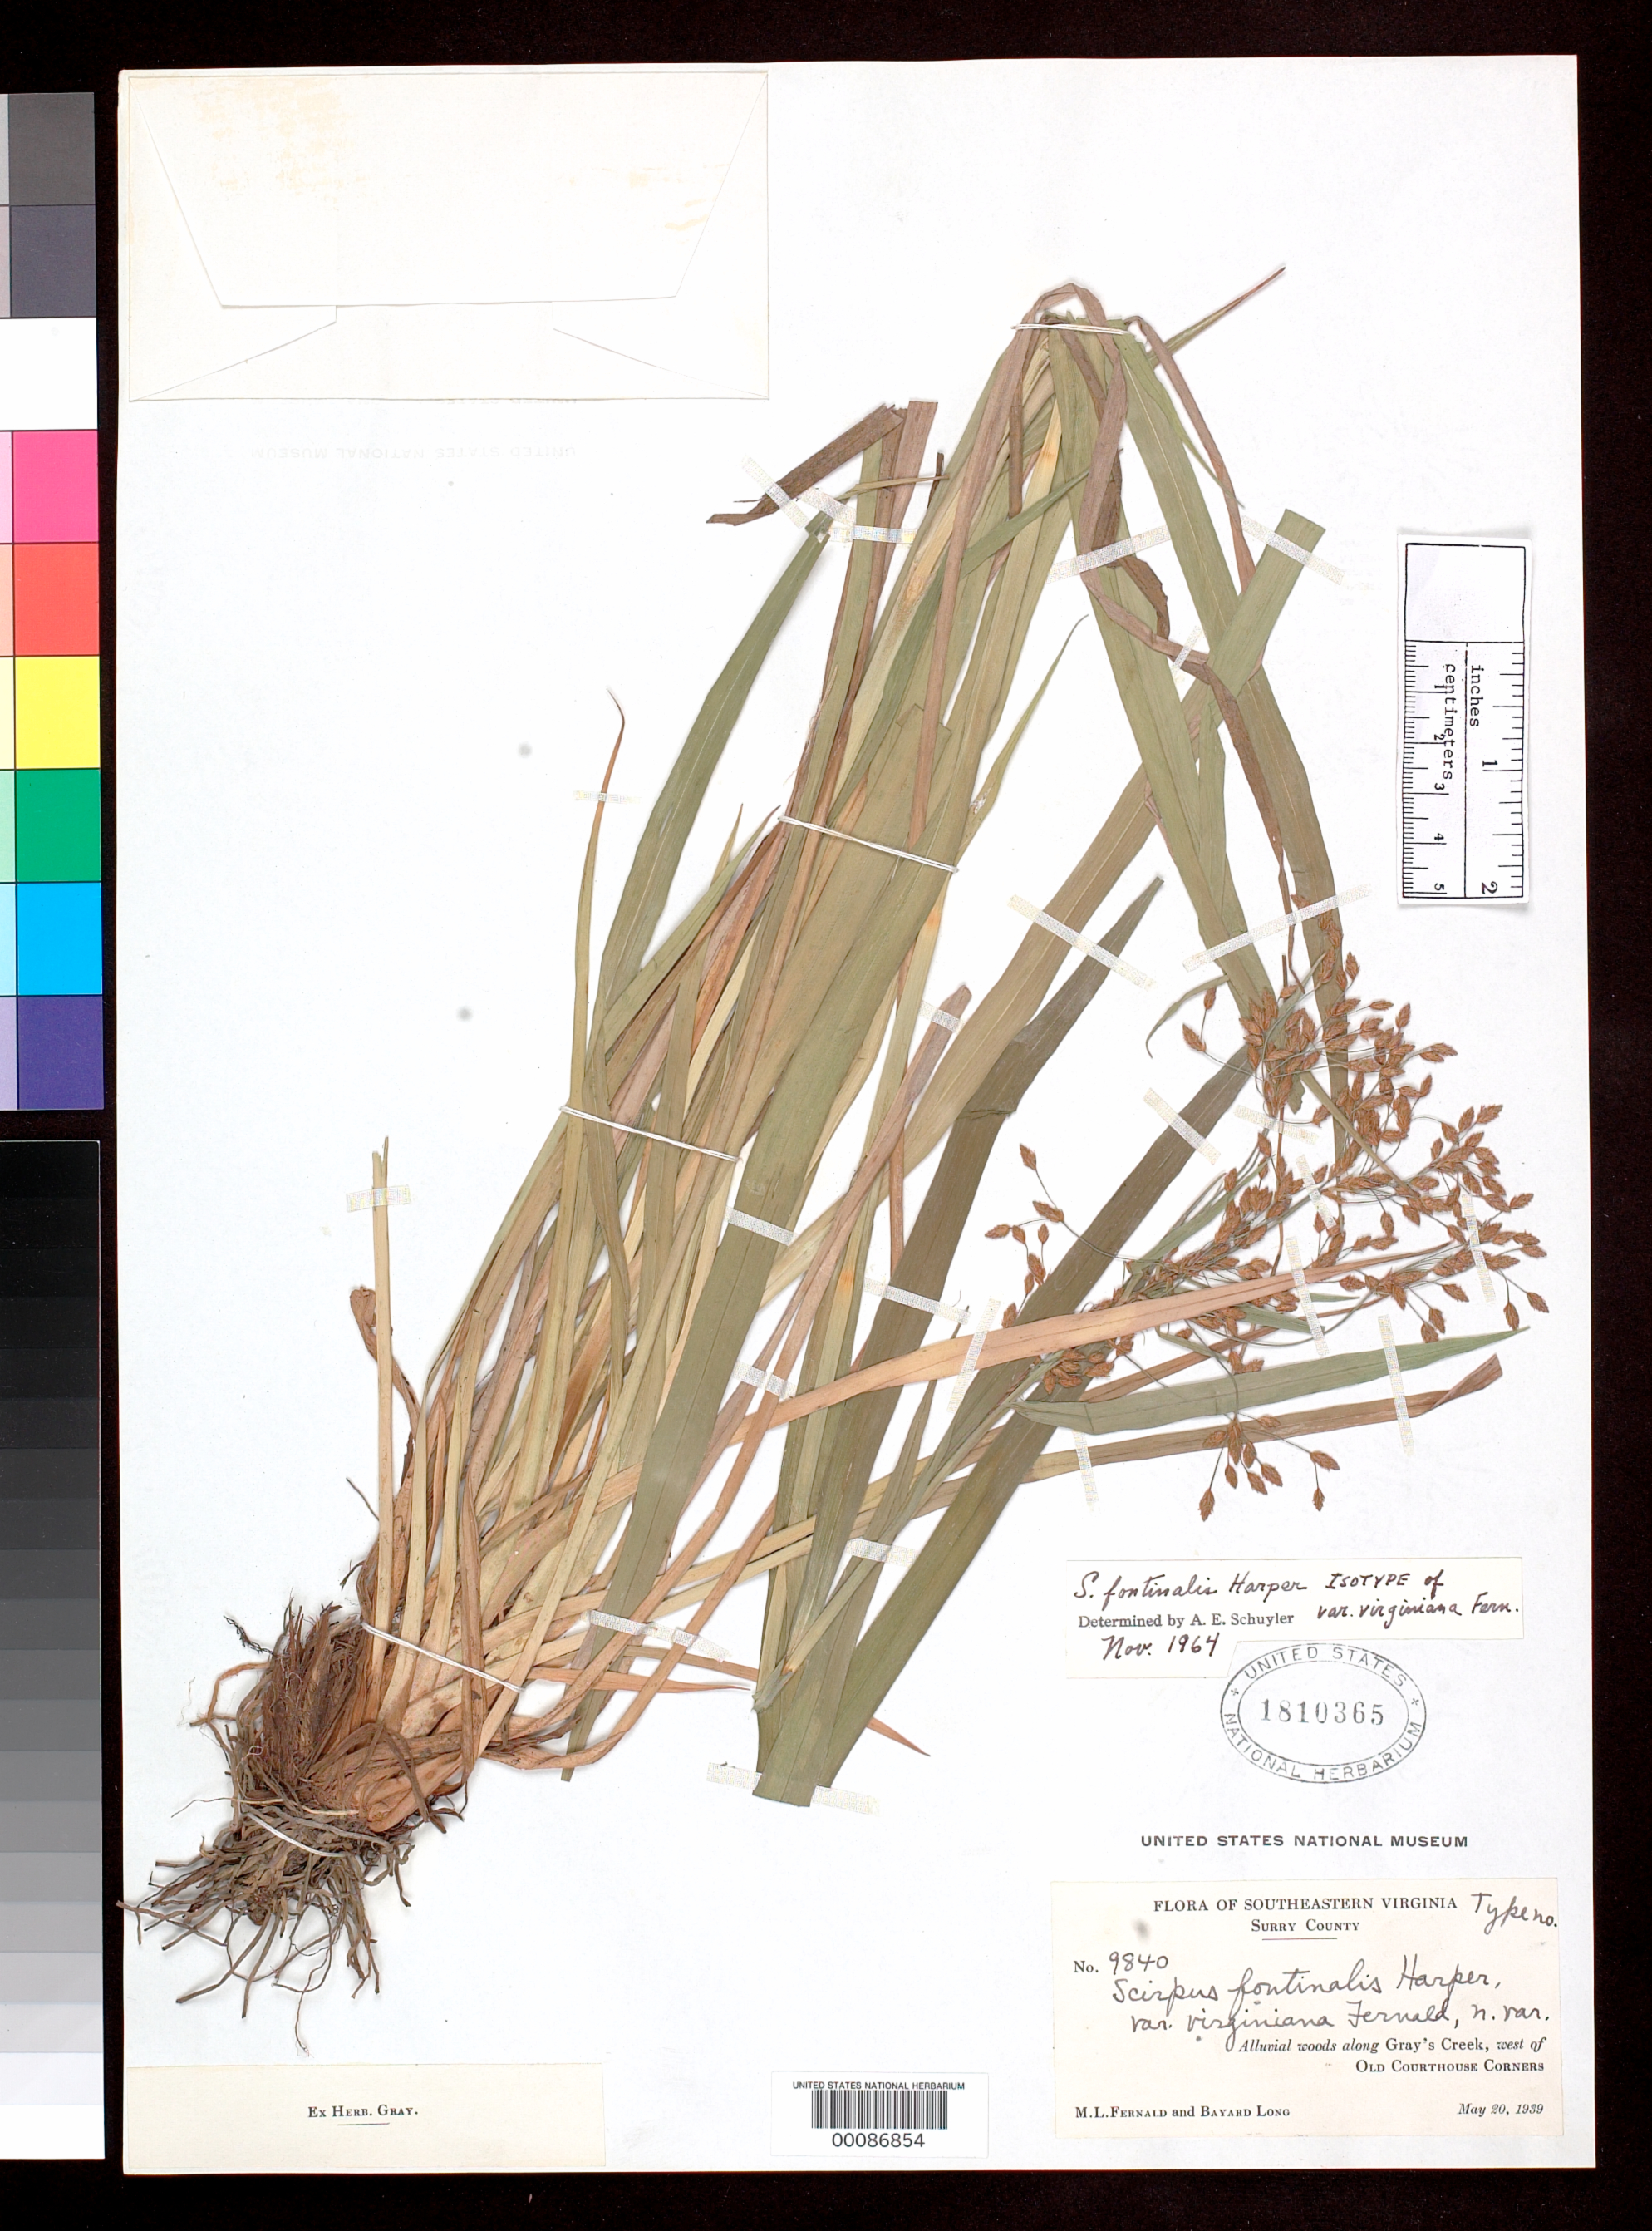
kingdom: Plantae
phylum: Tracheophyta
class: Liliopsida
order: Poales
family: Cyperaceae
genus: Scirpus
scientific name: Scirpus fontinalis var. virginiana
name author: Fernald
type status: Isotype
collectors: M. L. Fernald & B. H. Long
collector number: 9840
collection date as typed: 20 May 1939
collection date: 1939-05-20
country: United States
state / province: Virginia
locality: Gray's Creek W of old Courthouse Corners.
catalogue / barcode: US 1810365